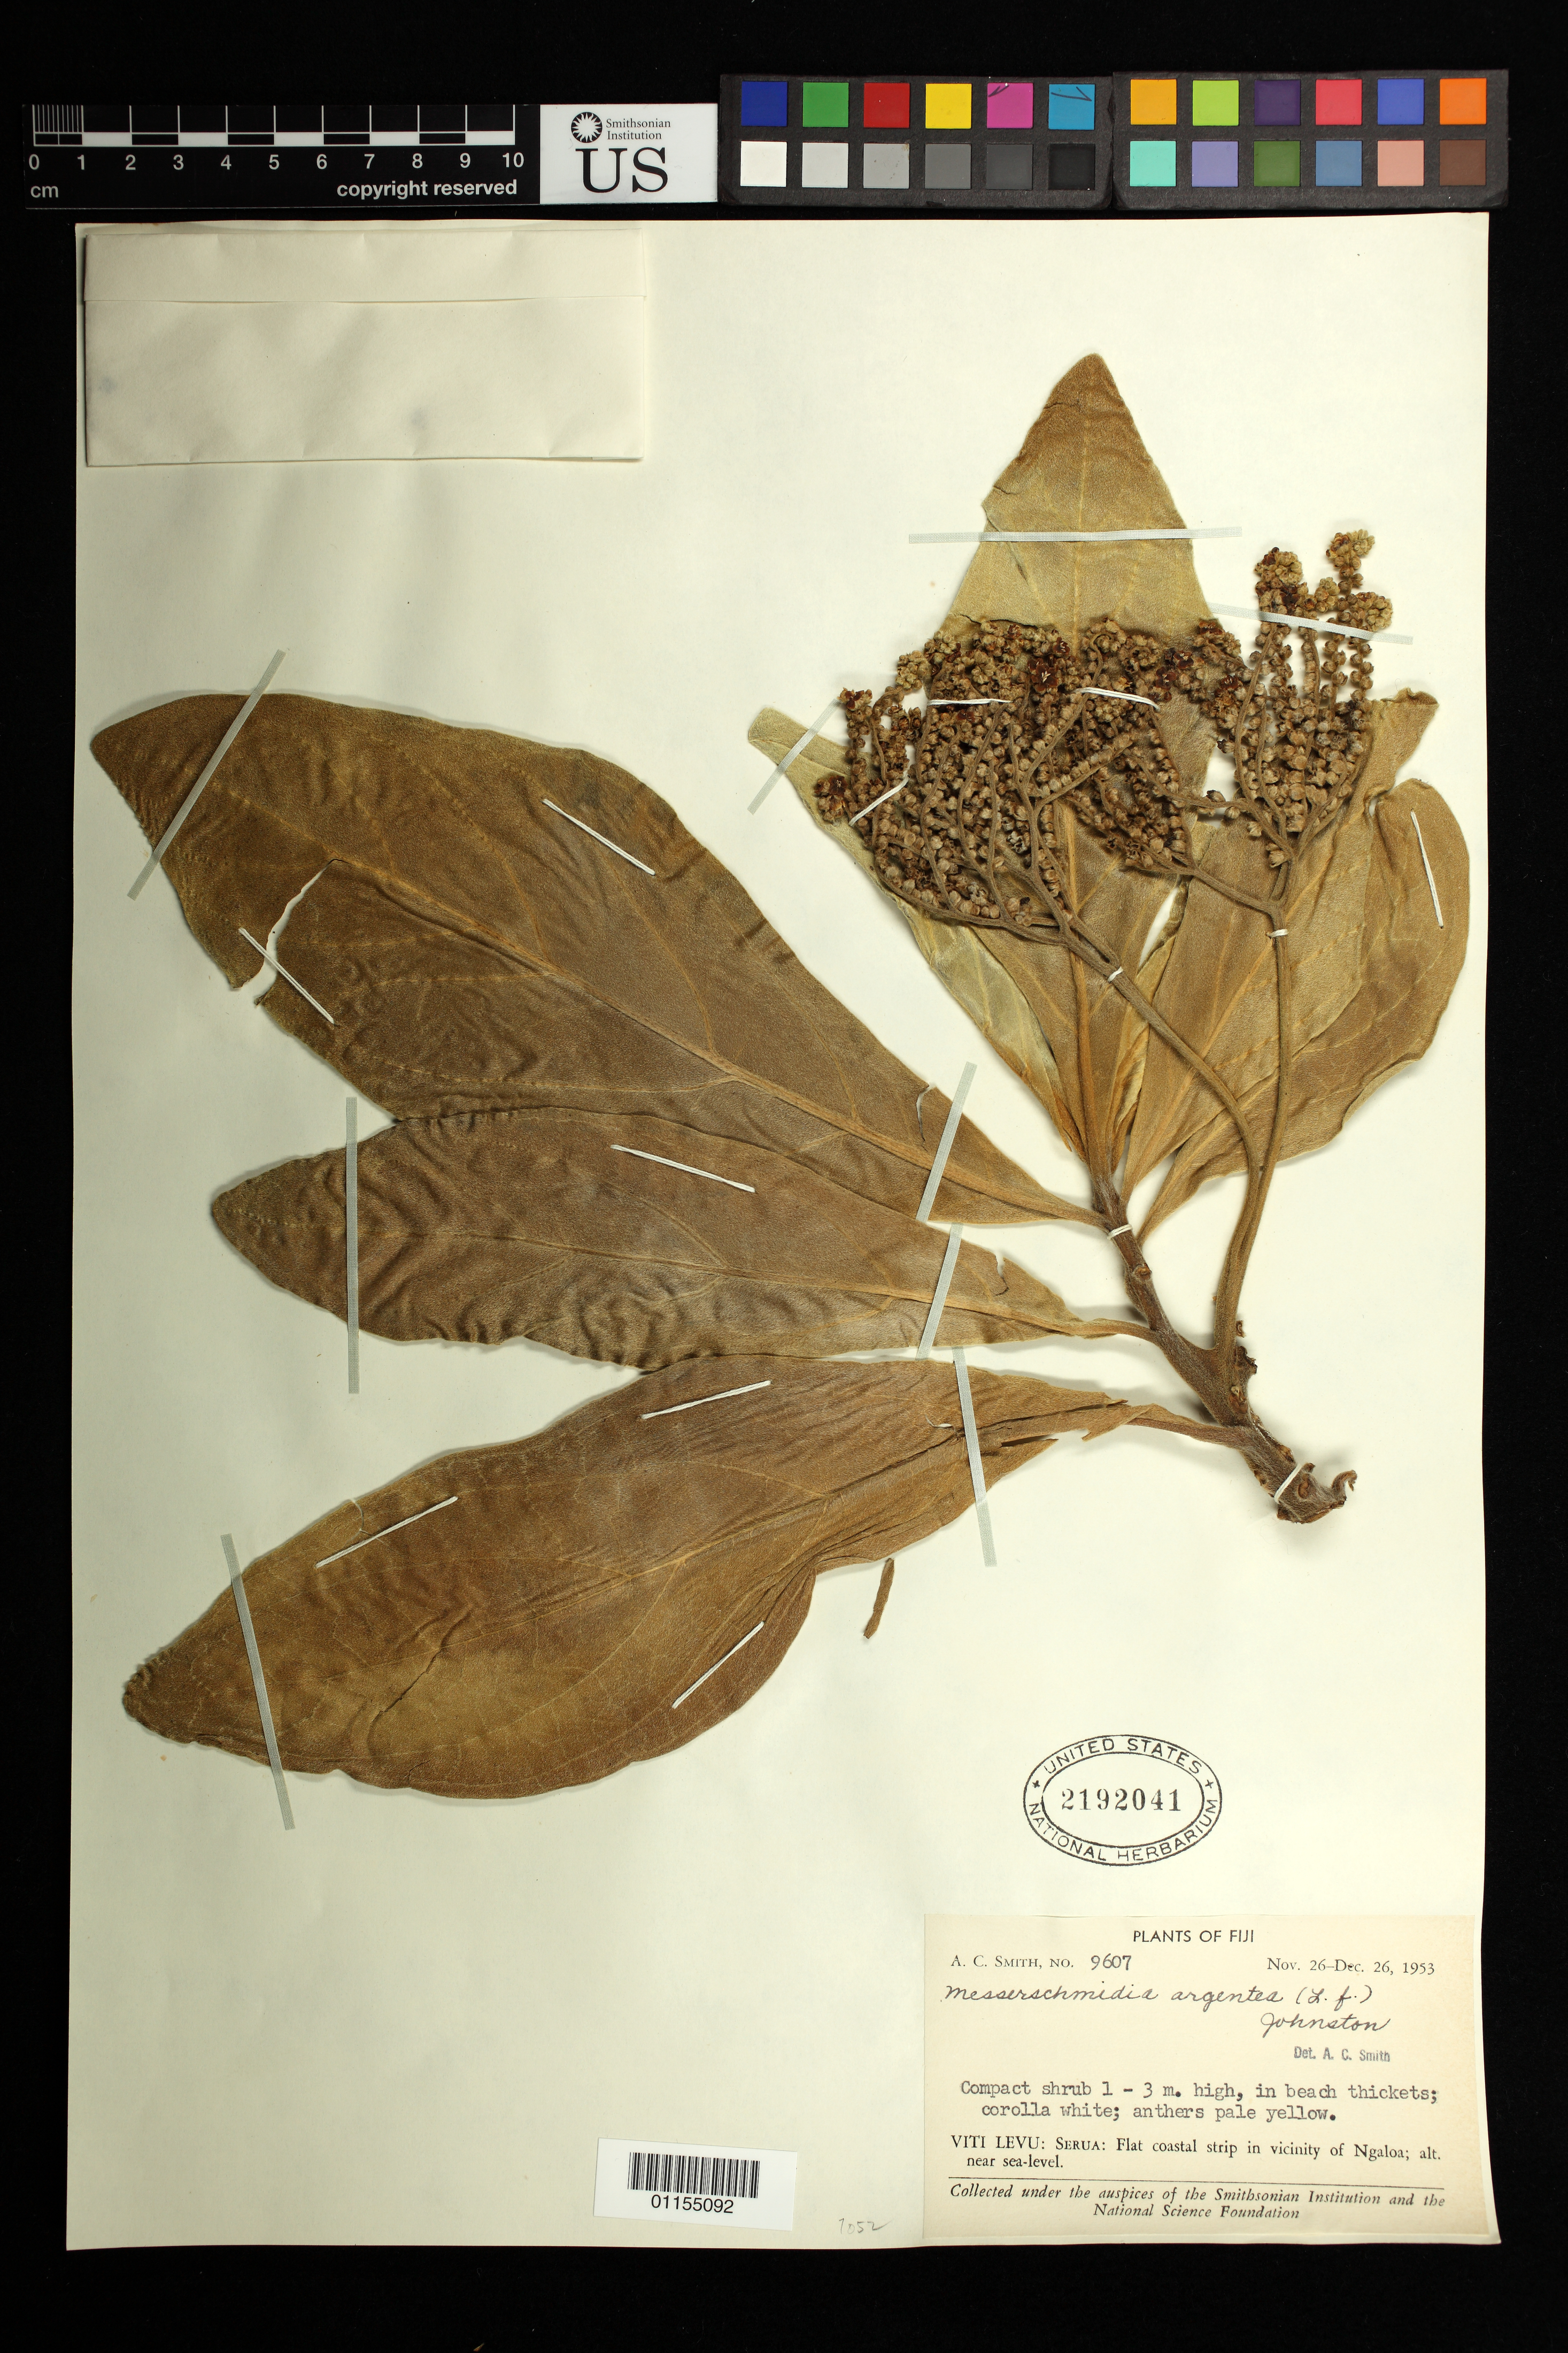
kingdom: Plantae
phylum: Tracheophyta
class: Magnoliopsida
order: Boraginales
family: Heliotropiaceae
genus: Heliotropium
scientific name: Heliotropium arboreum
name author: (Blanco) Mabberley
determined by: Wagner, W. L., (BOT), Smithsonian Institution - National Museum of Natural History (UNITED STATES)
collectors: A. C. Smith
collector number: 9607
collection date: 1953-11-26/1953-12-26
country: Fiji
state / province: Serua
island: Viti Levu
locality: flat coastal strip in the vicinity of Ngaloa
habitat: beach thickets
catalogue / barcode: US 2192041